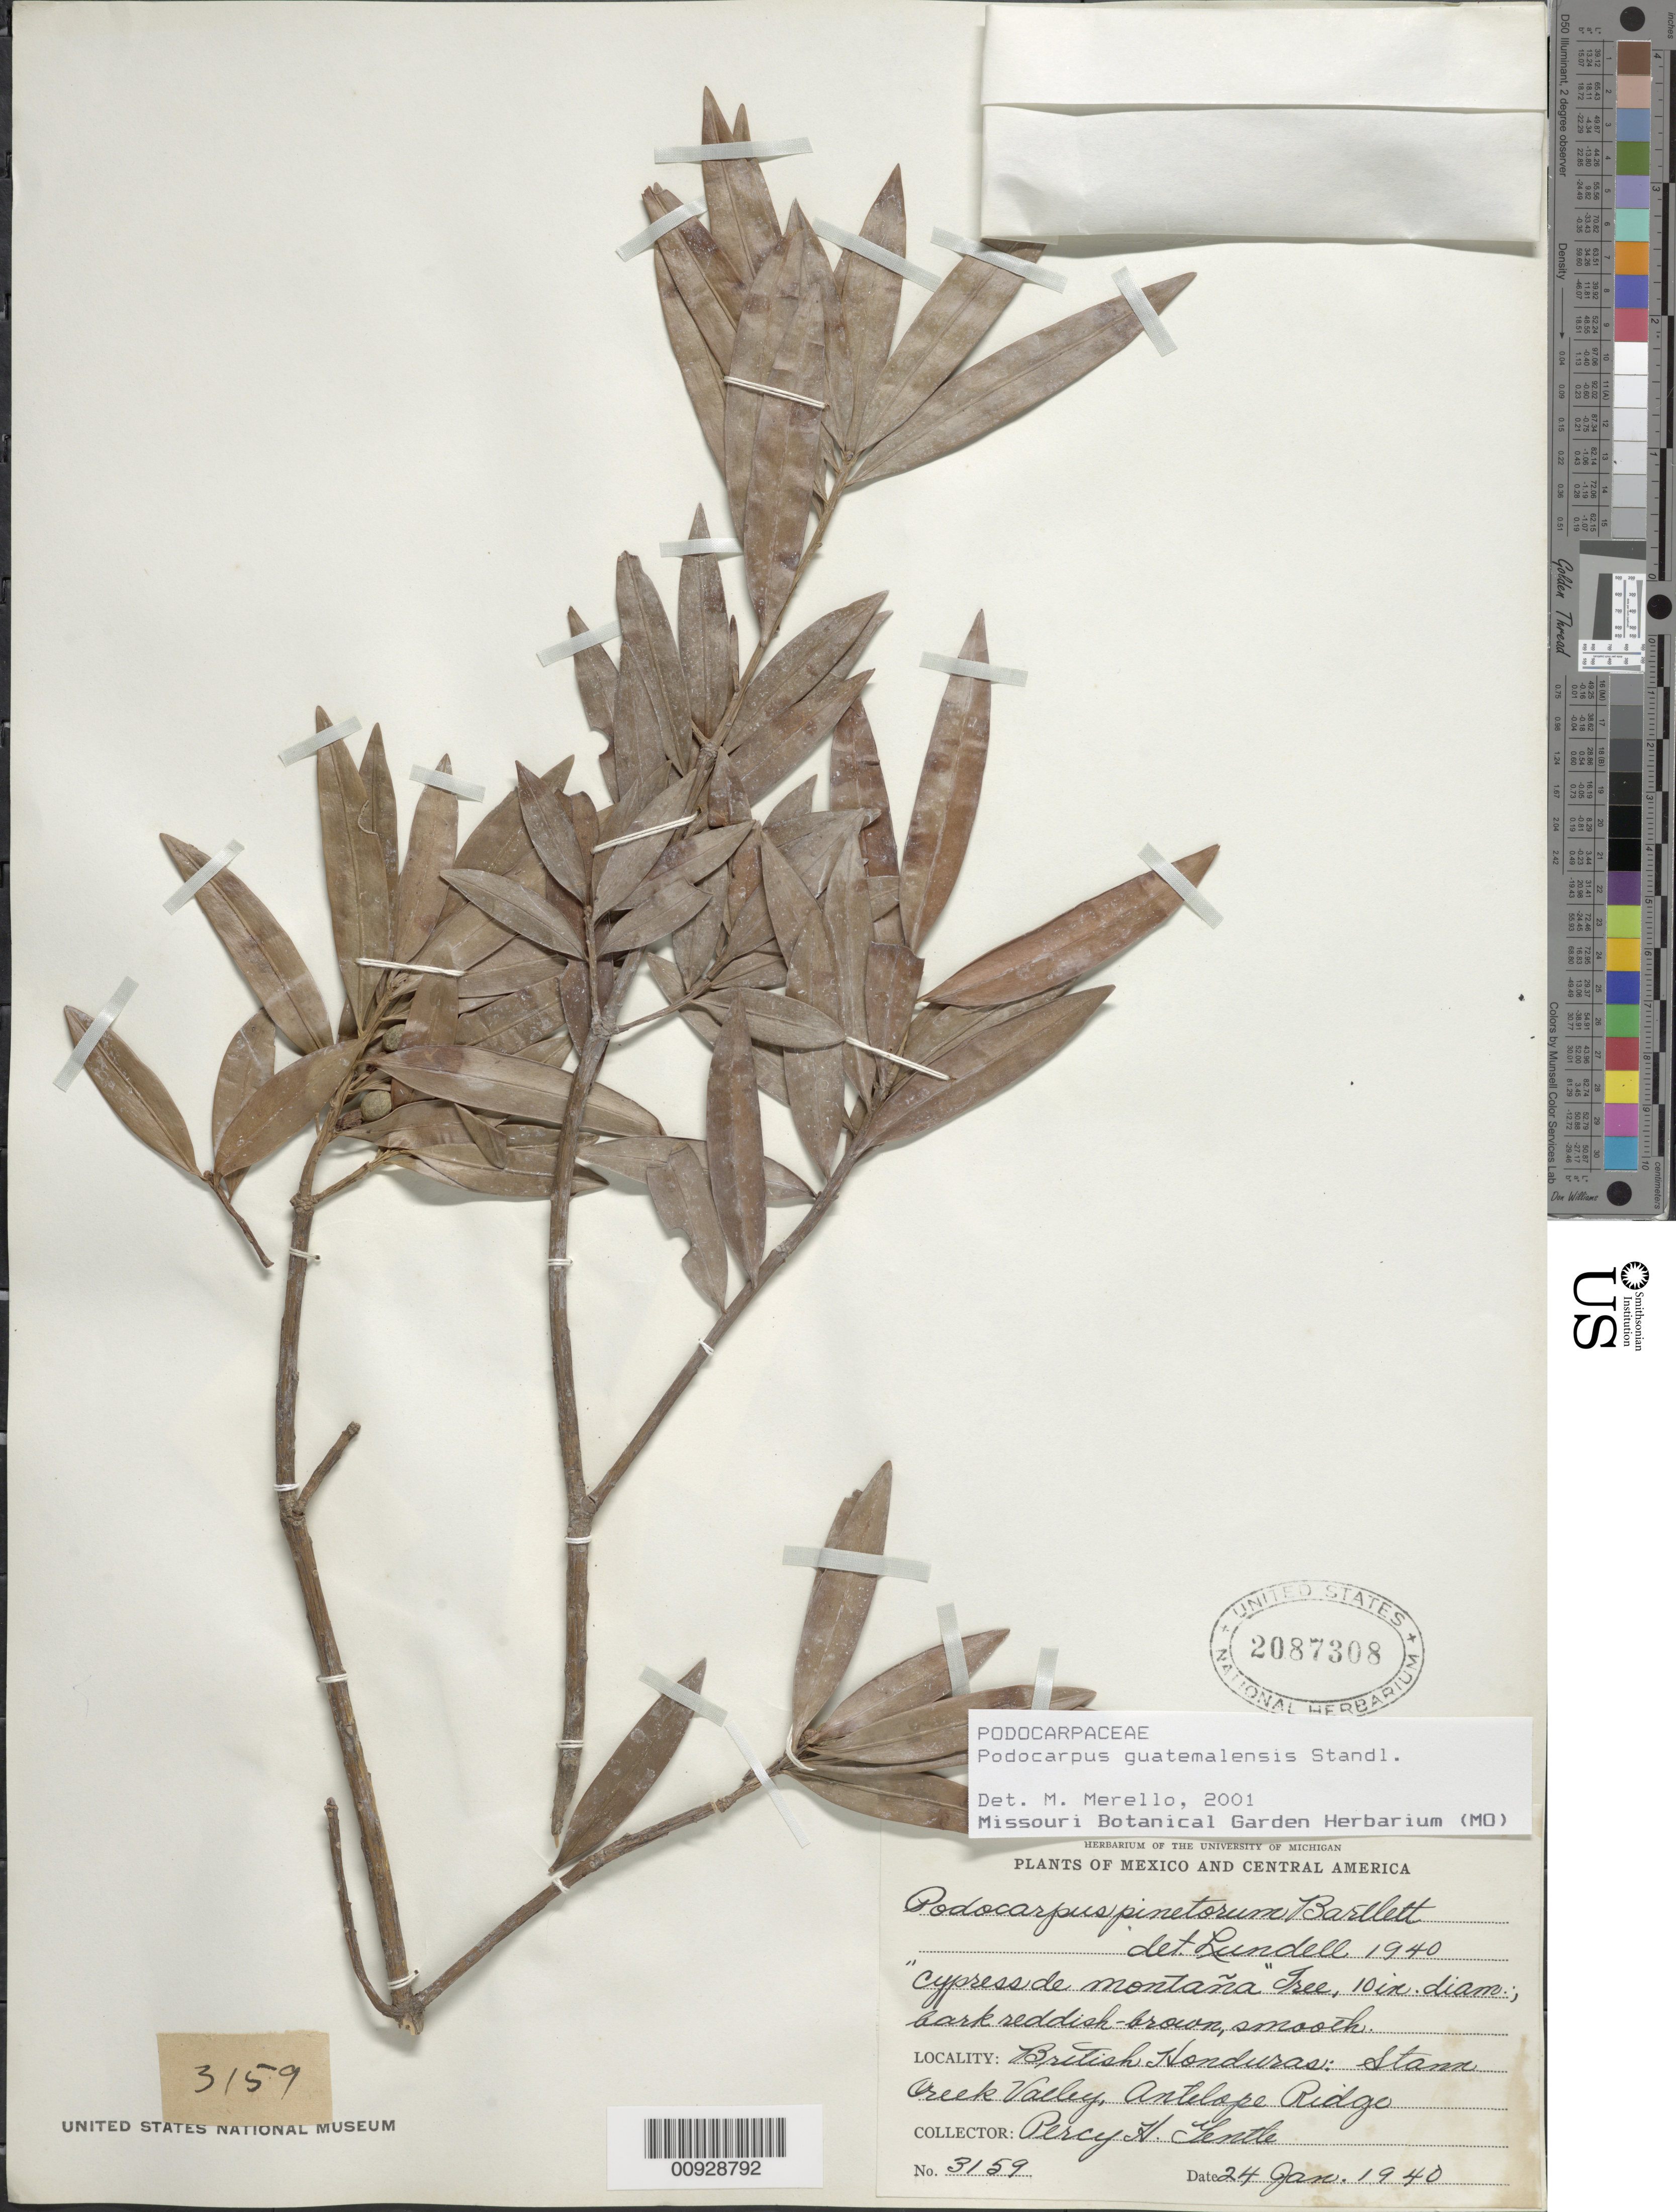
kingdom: Plantae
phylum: Tracheophyta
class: Pinopsida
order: Pinales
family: Podocarpaceae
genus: Podocarpus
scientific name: Podocarpus guatemalensis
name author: Standl.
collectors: P. H. Gentle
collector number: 3159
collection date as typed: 24 Jan 1940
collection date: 1940-01-24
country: Belize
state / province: Stann Creek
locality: British Honduras: Stann Creek Valley, Antelope Ridge.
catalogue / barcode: US 2087308